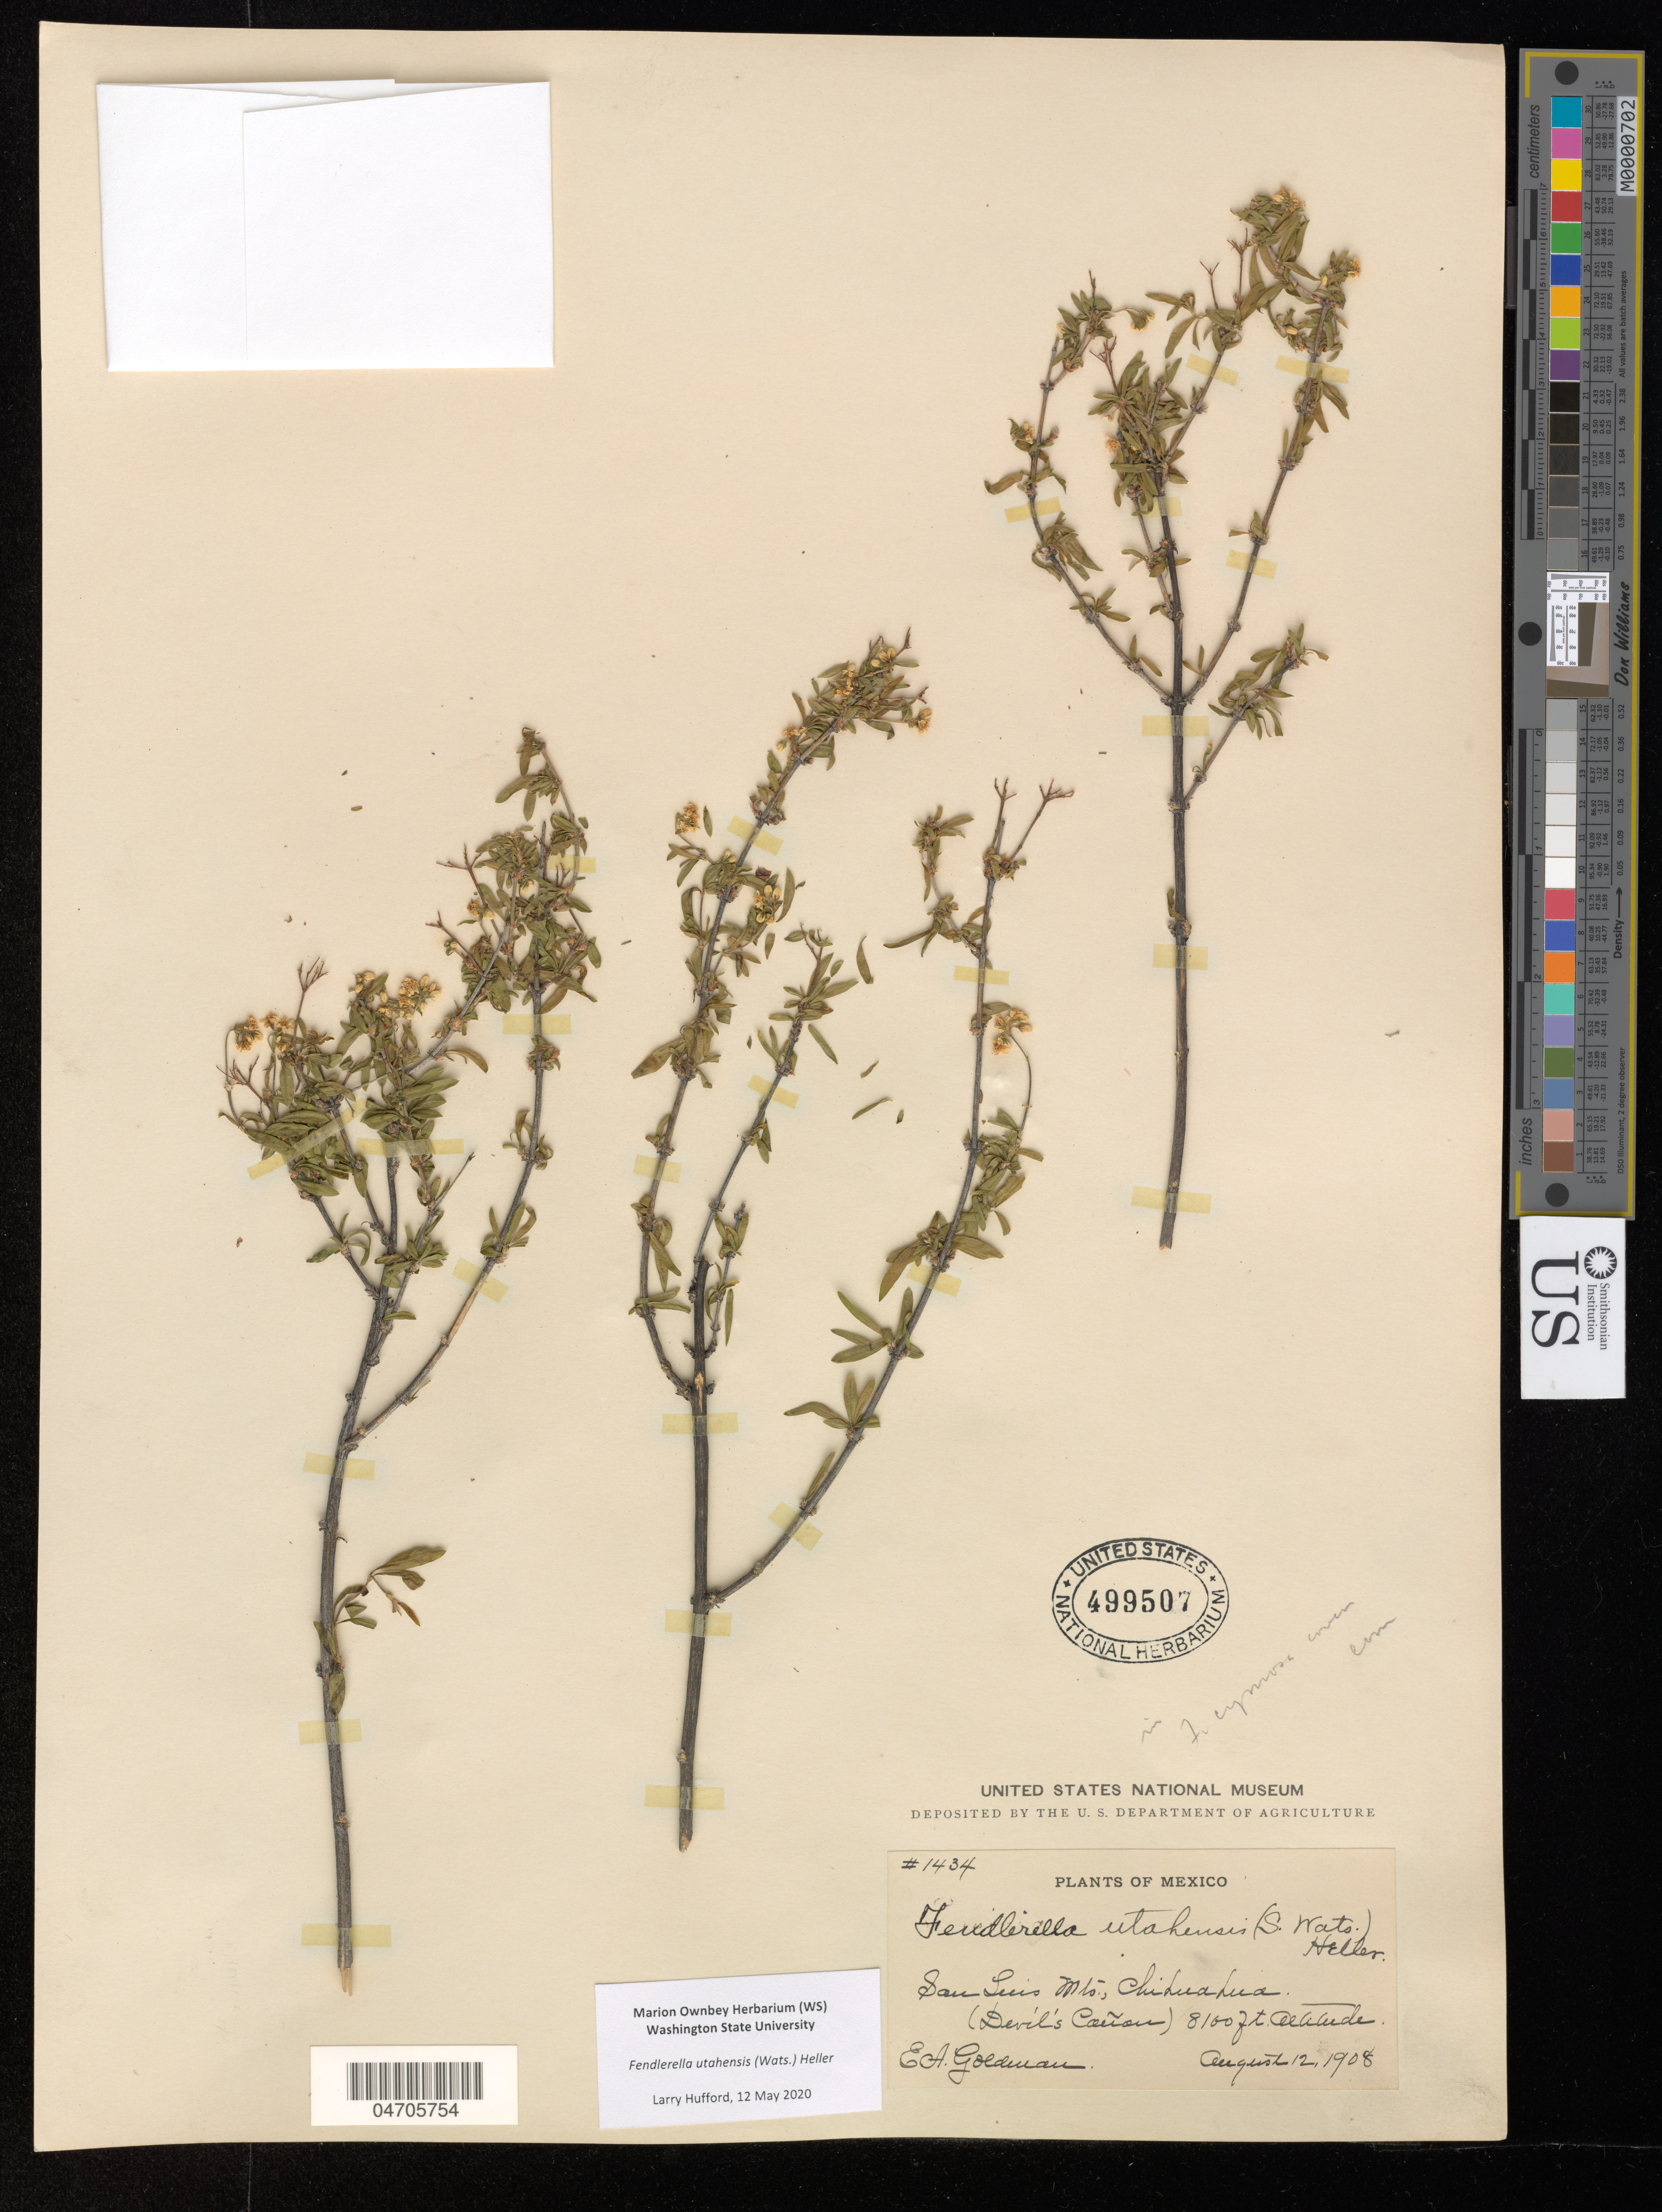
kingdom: Plantae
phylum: Tracheophyta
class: Magnoliopsida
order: Cornales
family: Hydrangeaceae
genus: Fendlerella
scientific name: Fendlerella utahensis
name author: (S. Watson) A. Heller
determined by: Hufford, L.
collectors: E. A. Goldman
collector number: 1434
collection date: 1908-08-12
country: Mexico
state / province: Chihuahua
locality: San Luis Mts. (Devil's Cañon).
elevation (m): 2469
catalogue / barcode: US 499507